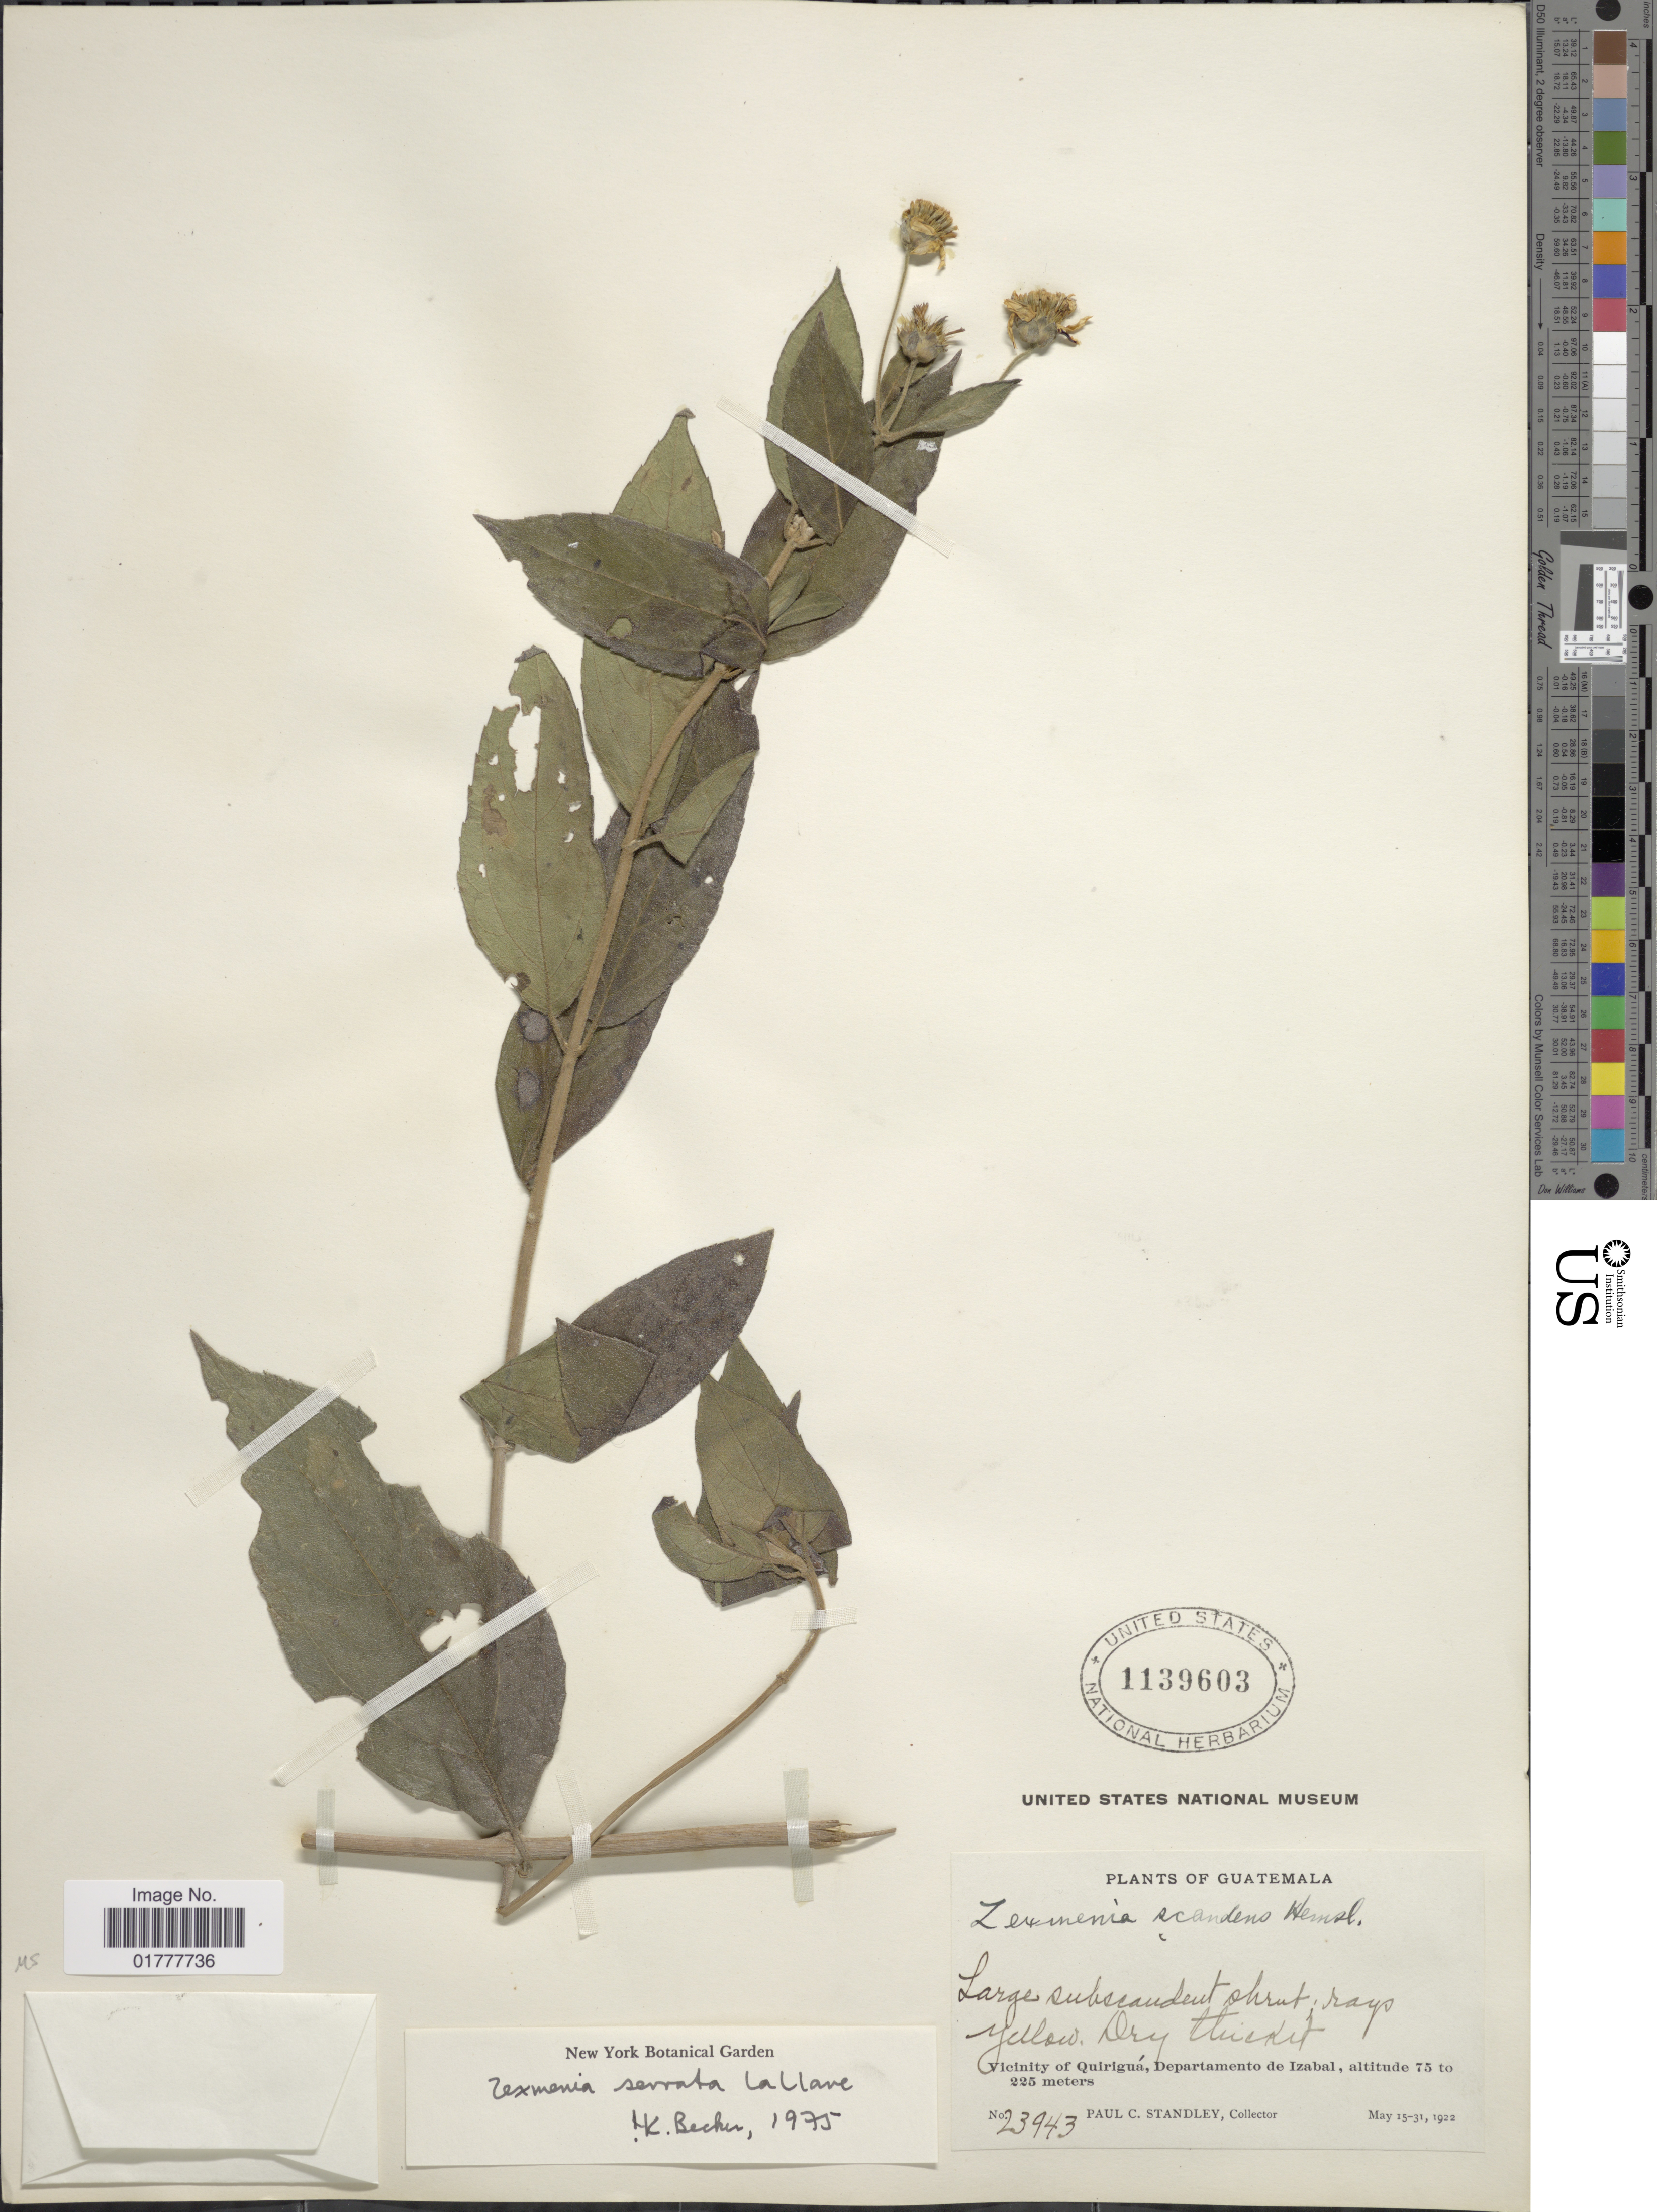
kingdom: Plantae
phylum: Tracheophyta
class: Magnoliopsida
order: Asterales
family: Asteraceae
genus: Zexmenia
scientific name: Zexmenia serrata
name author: La Llave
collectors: P. C. Standley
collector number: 23943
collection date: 1922-05-15/1922-05-31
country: Guatemala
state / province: Izabal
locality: Vicinity of Quirigua, Departamento de Izabal.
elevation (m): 75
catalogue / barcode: US 1139603